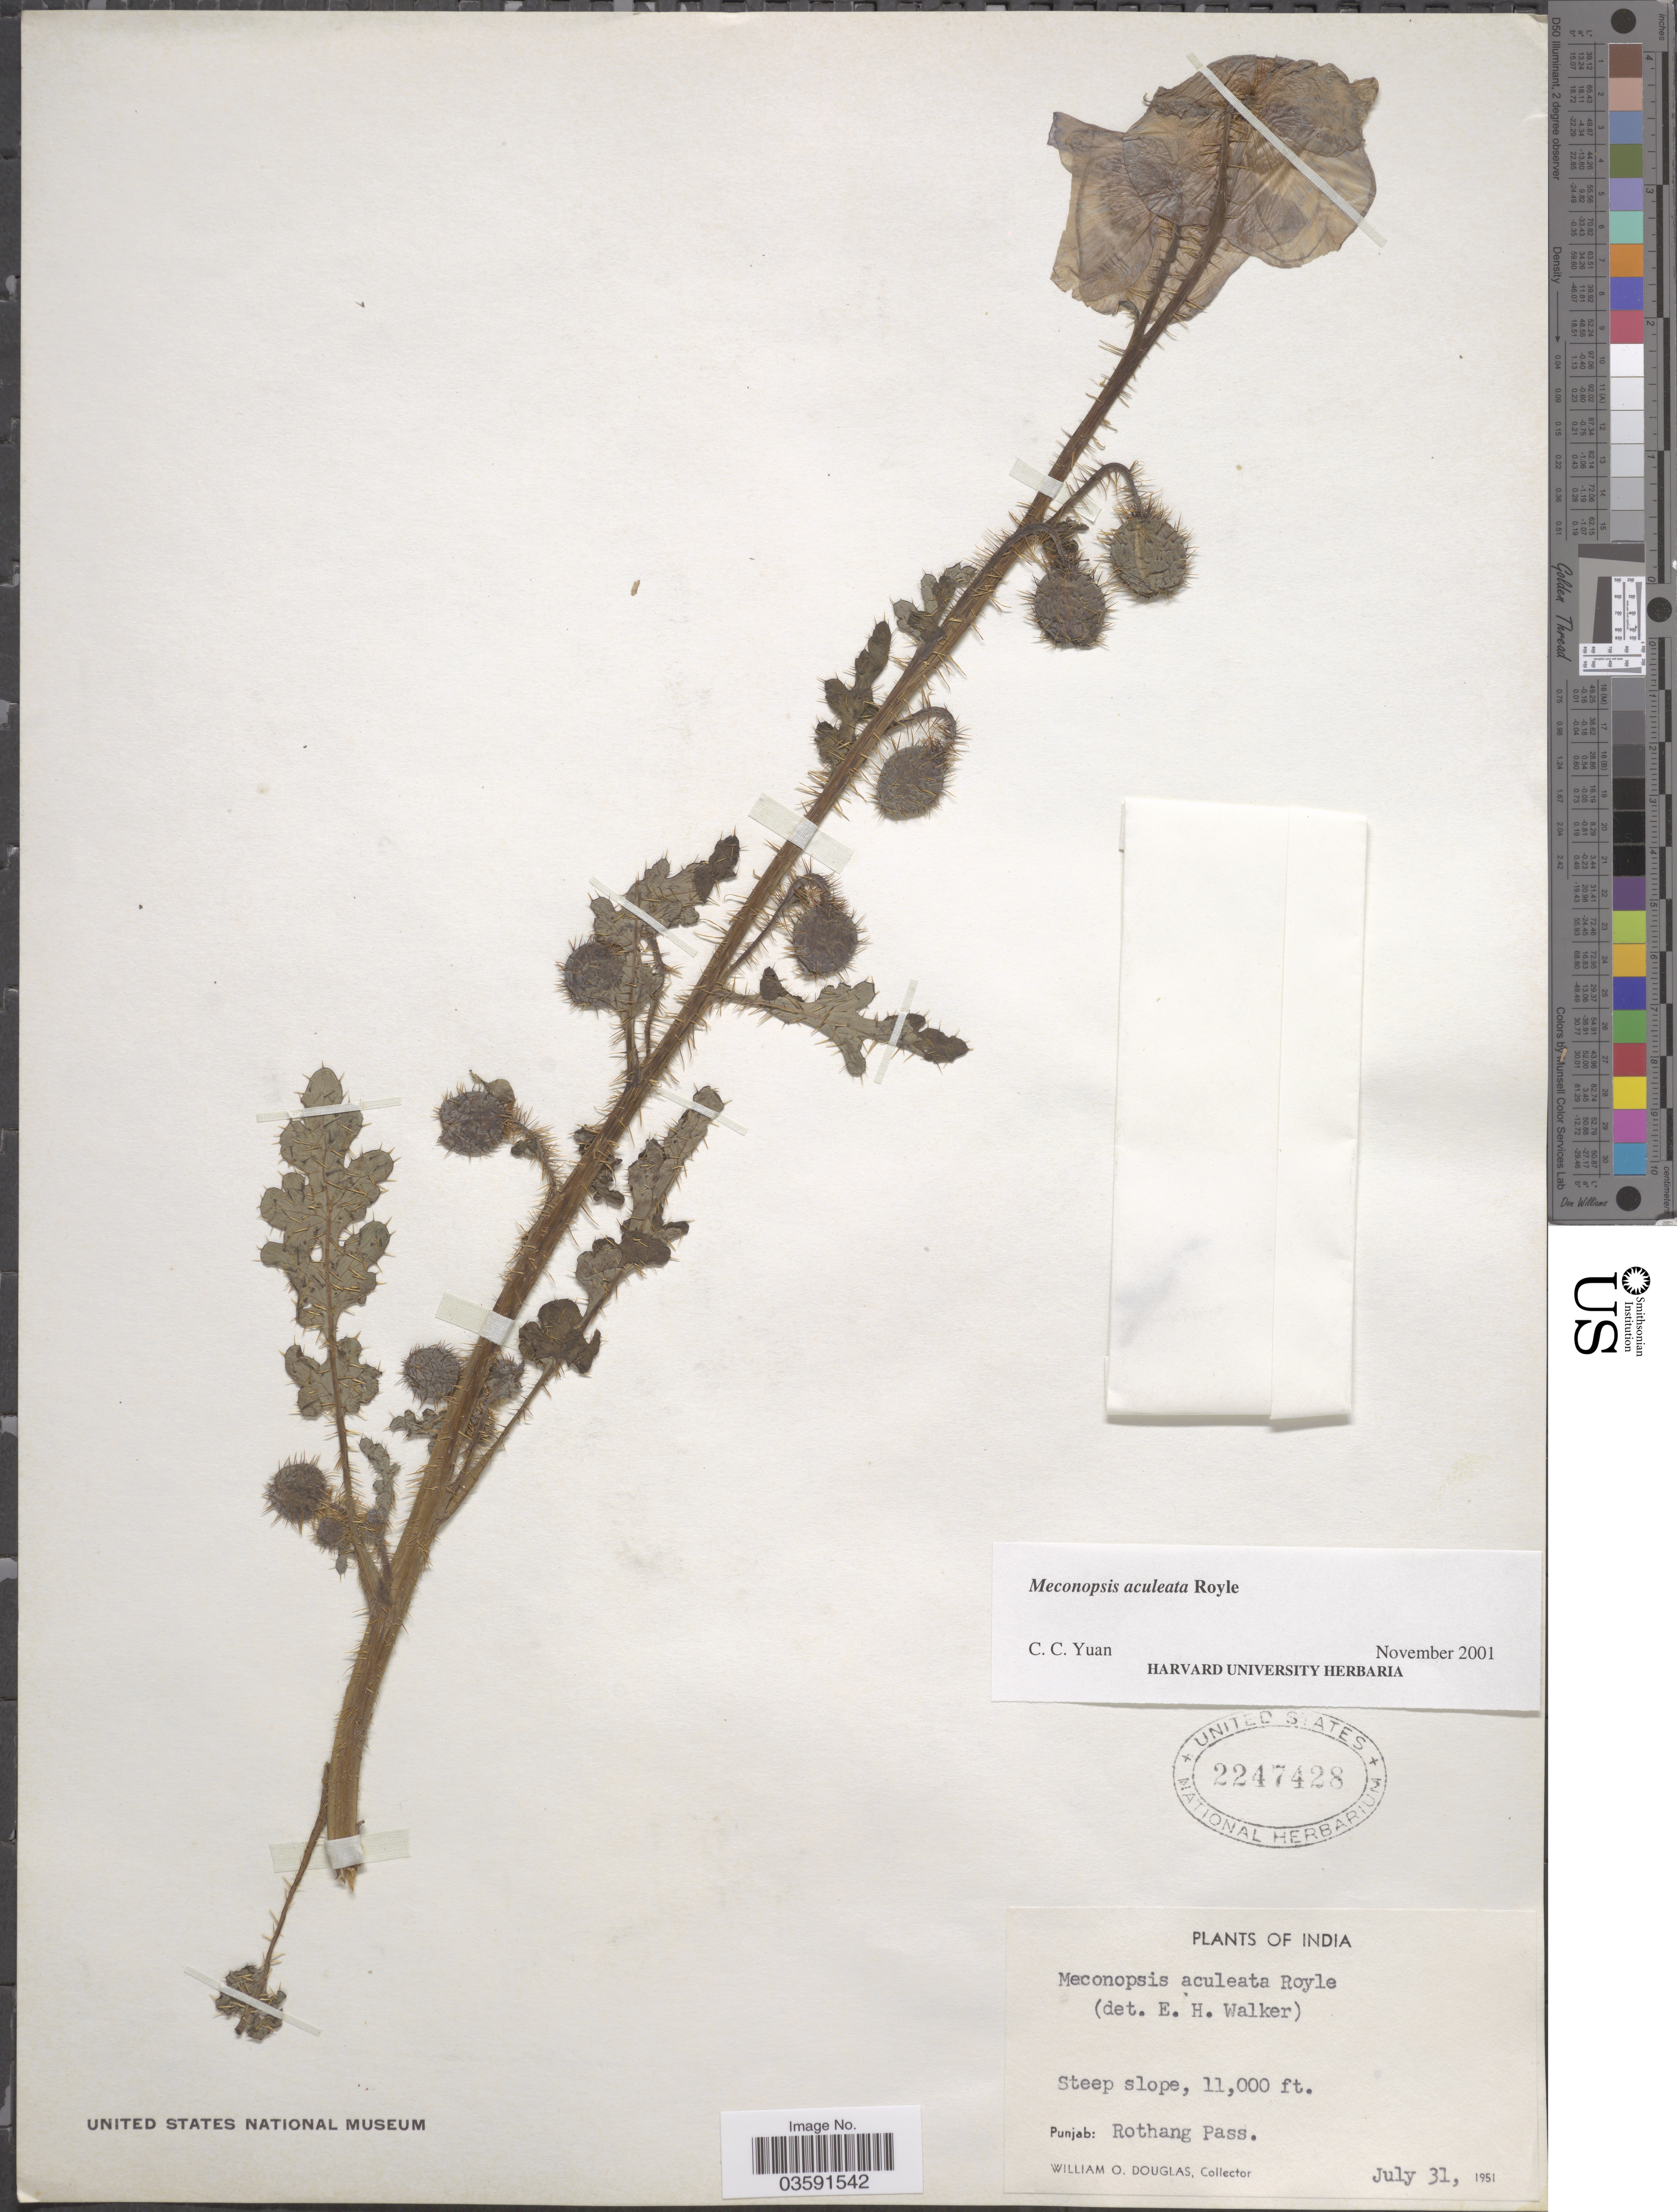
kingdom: Plantae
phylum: Tracheophyta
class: Magnoliopsida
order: Ranunculales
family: Papaveraceae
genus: Meconopsis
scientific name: Meconopsis aculeata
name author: Royle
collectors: W. Douglas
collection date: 1951-07-31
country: India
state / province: Punjab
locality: Rothang Pass.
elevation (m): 3353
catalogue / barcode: US 2247428